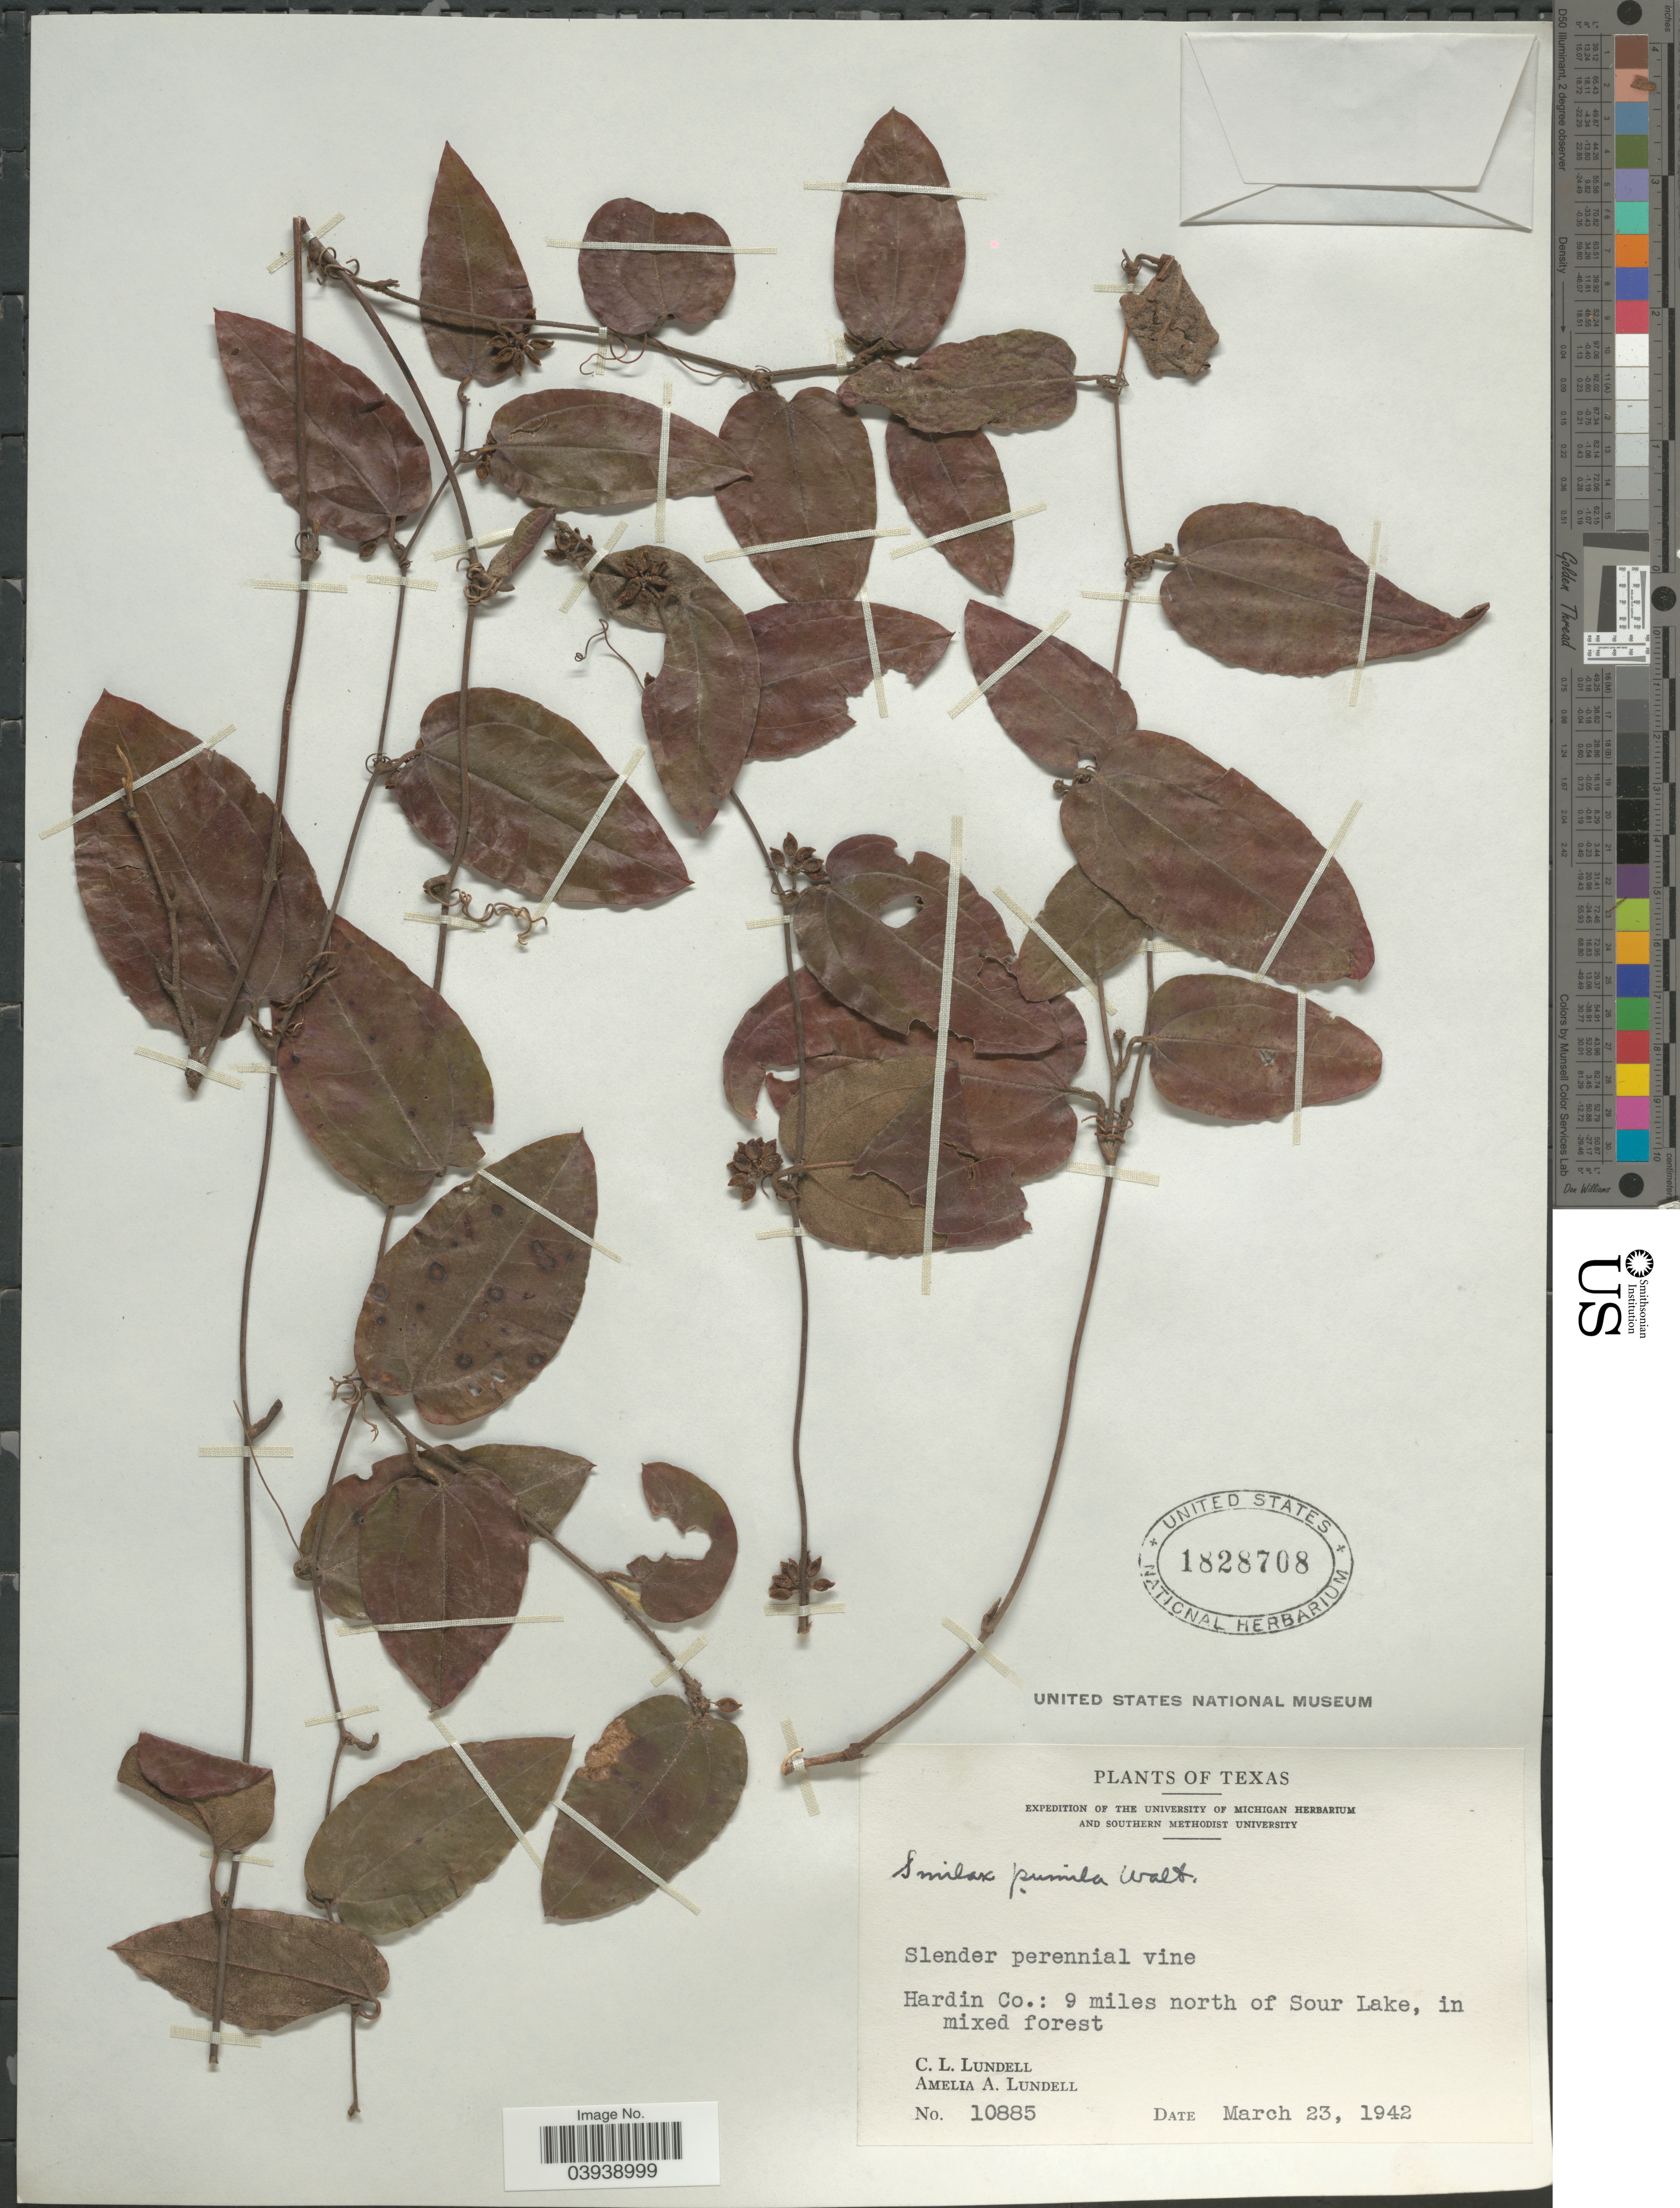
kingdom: Plantae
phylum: Tracheophyta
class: Liliopsida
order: Liliales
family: Smilacaceae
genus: Smilax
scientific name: Smilax pumila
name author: Walter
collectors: C. L. Lundell & A. A. Lundell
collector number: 10885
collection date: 1942-03-23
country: United States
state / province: Texas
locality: Hardin Co.: 9 miles north of Sour Lake, in mixed forest.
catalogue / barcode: US 1828708